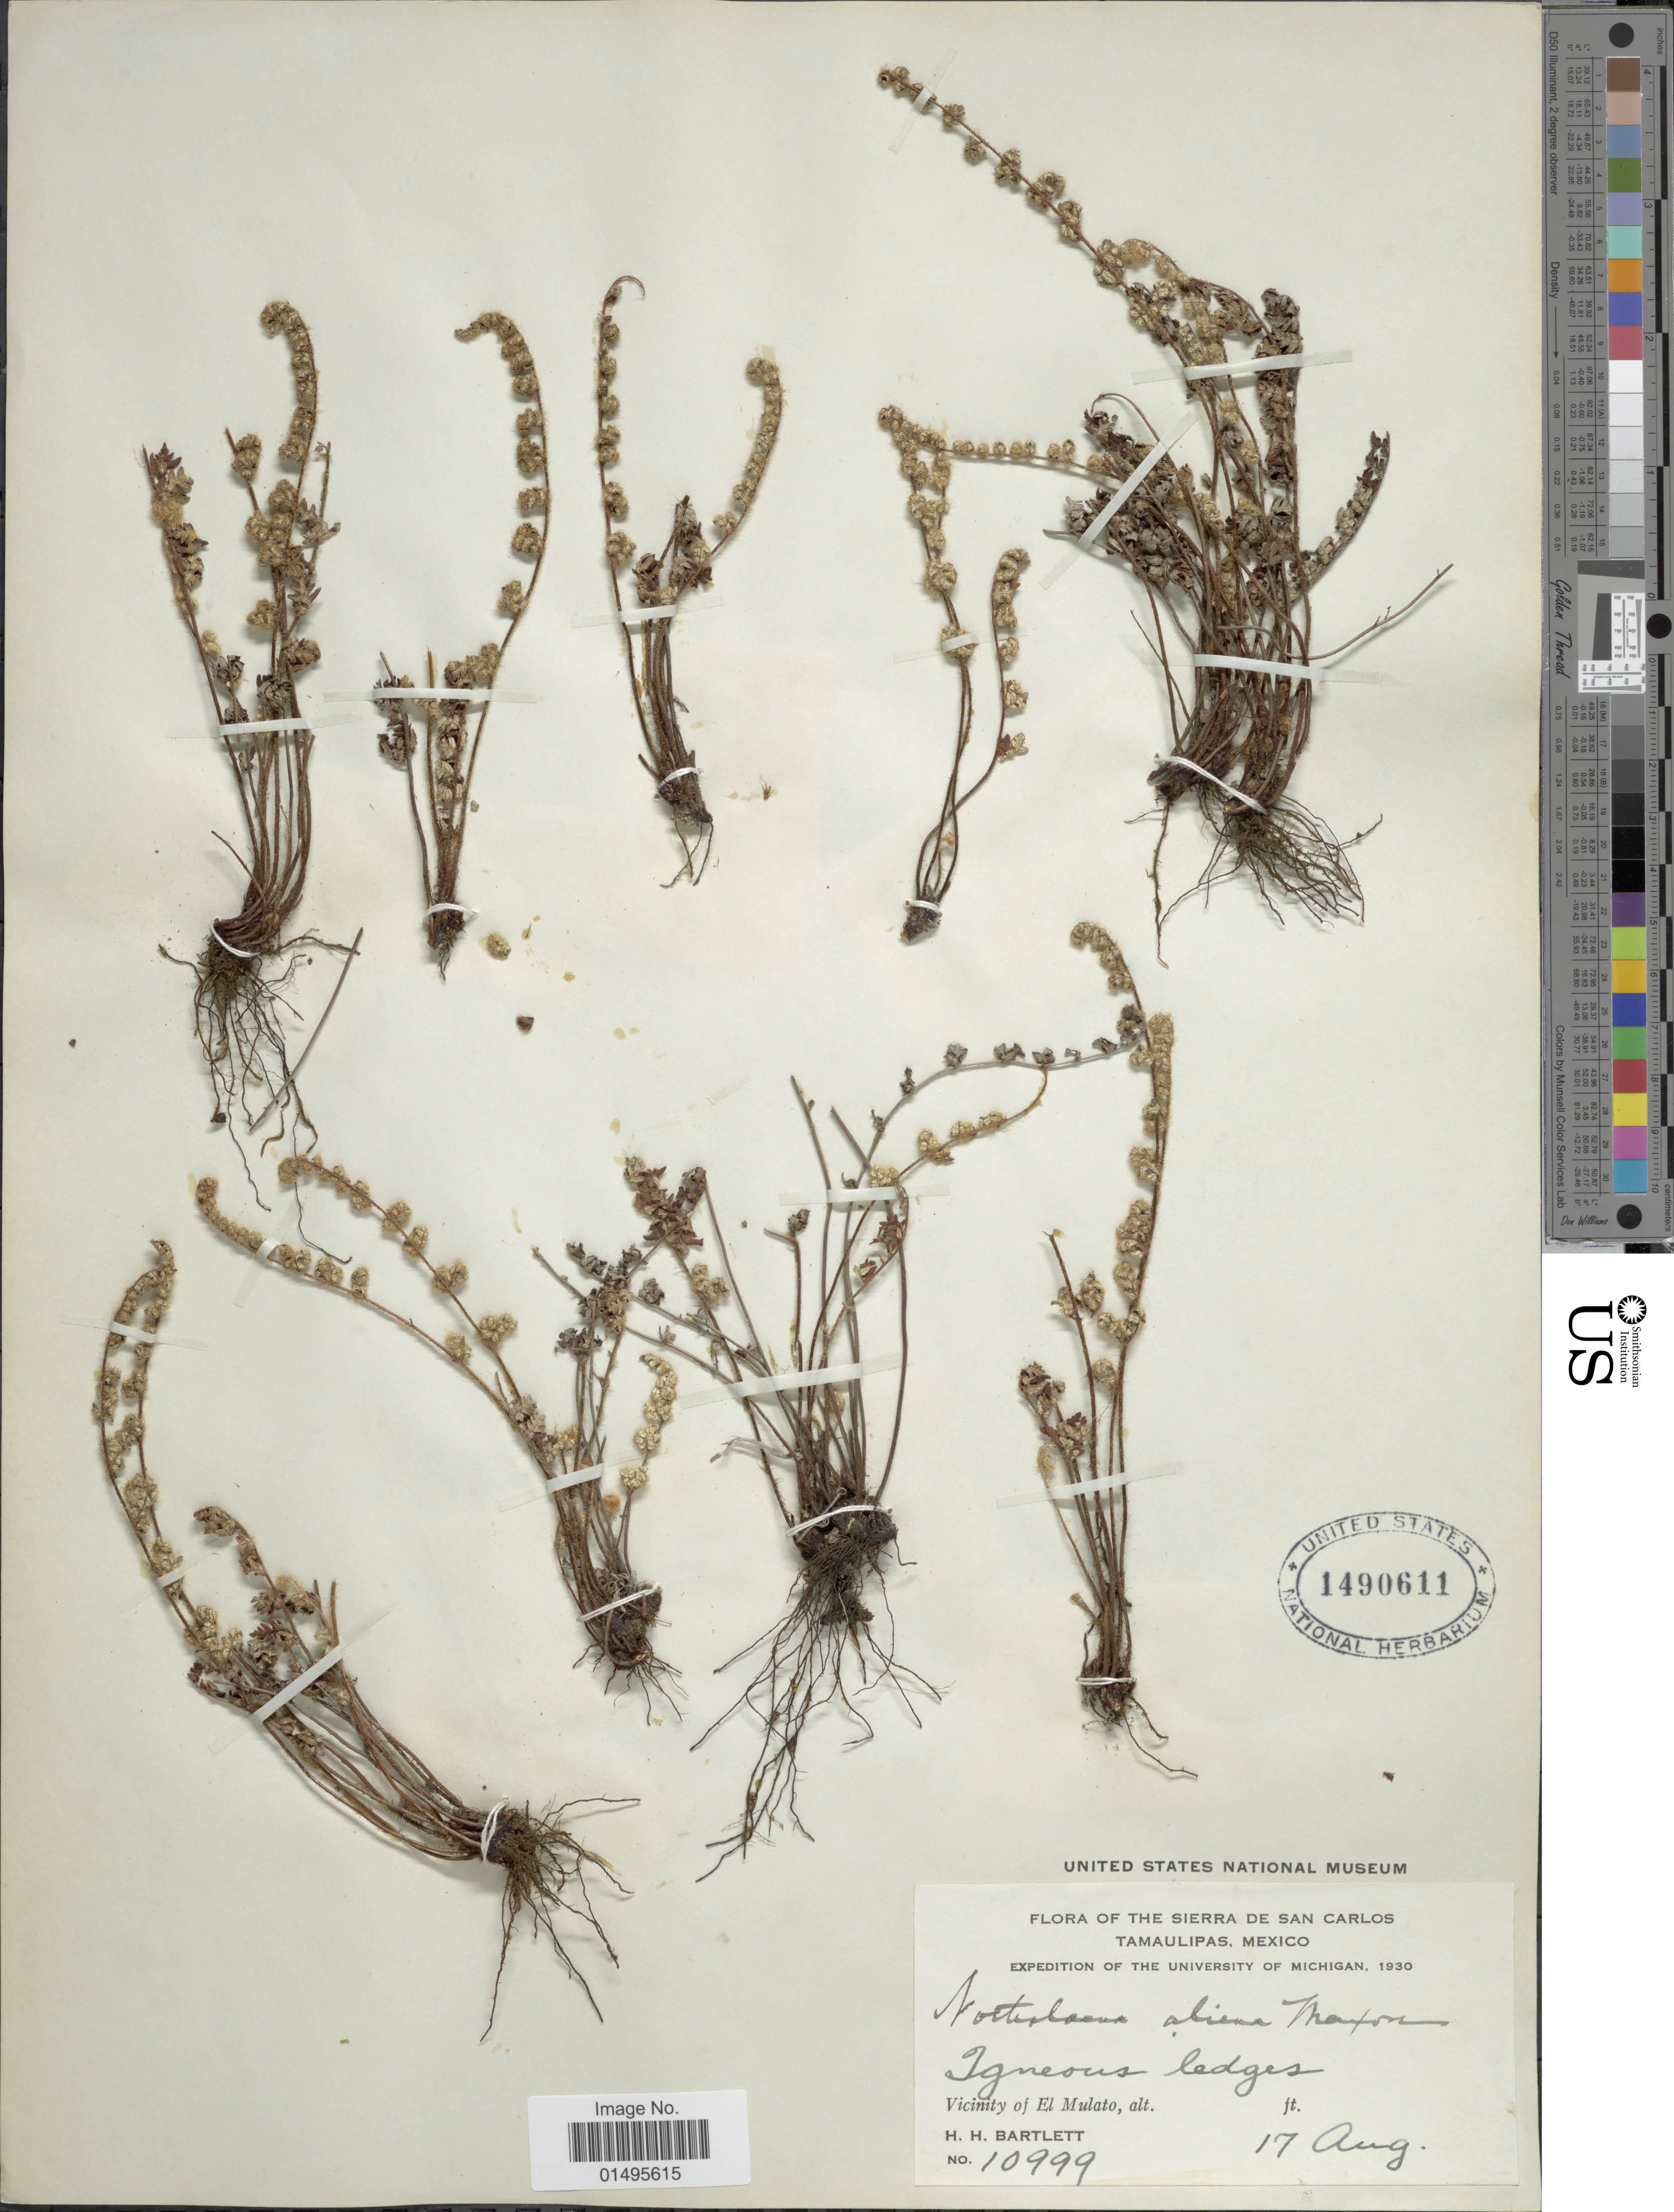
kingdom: Plantae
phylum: Tracheophyta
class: Polypodiopsida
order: Polypodiales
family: Pteridaceae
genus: Notholaena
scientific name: Notholaena aliena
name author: Maxon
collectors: H. H. Bartlett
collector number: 10999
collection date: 1930-08-17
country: Mexico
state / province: Tamaulipas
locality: Sierra de San Carlos, Igneous ledges, Vicinity of El Mulato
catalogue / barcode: US 3066725